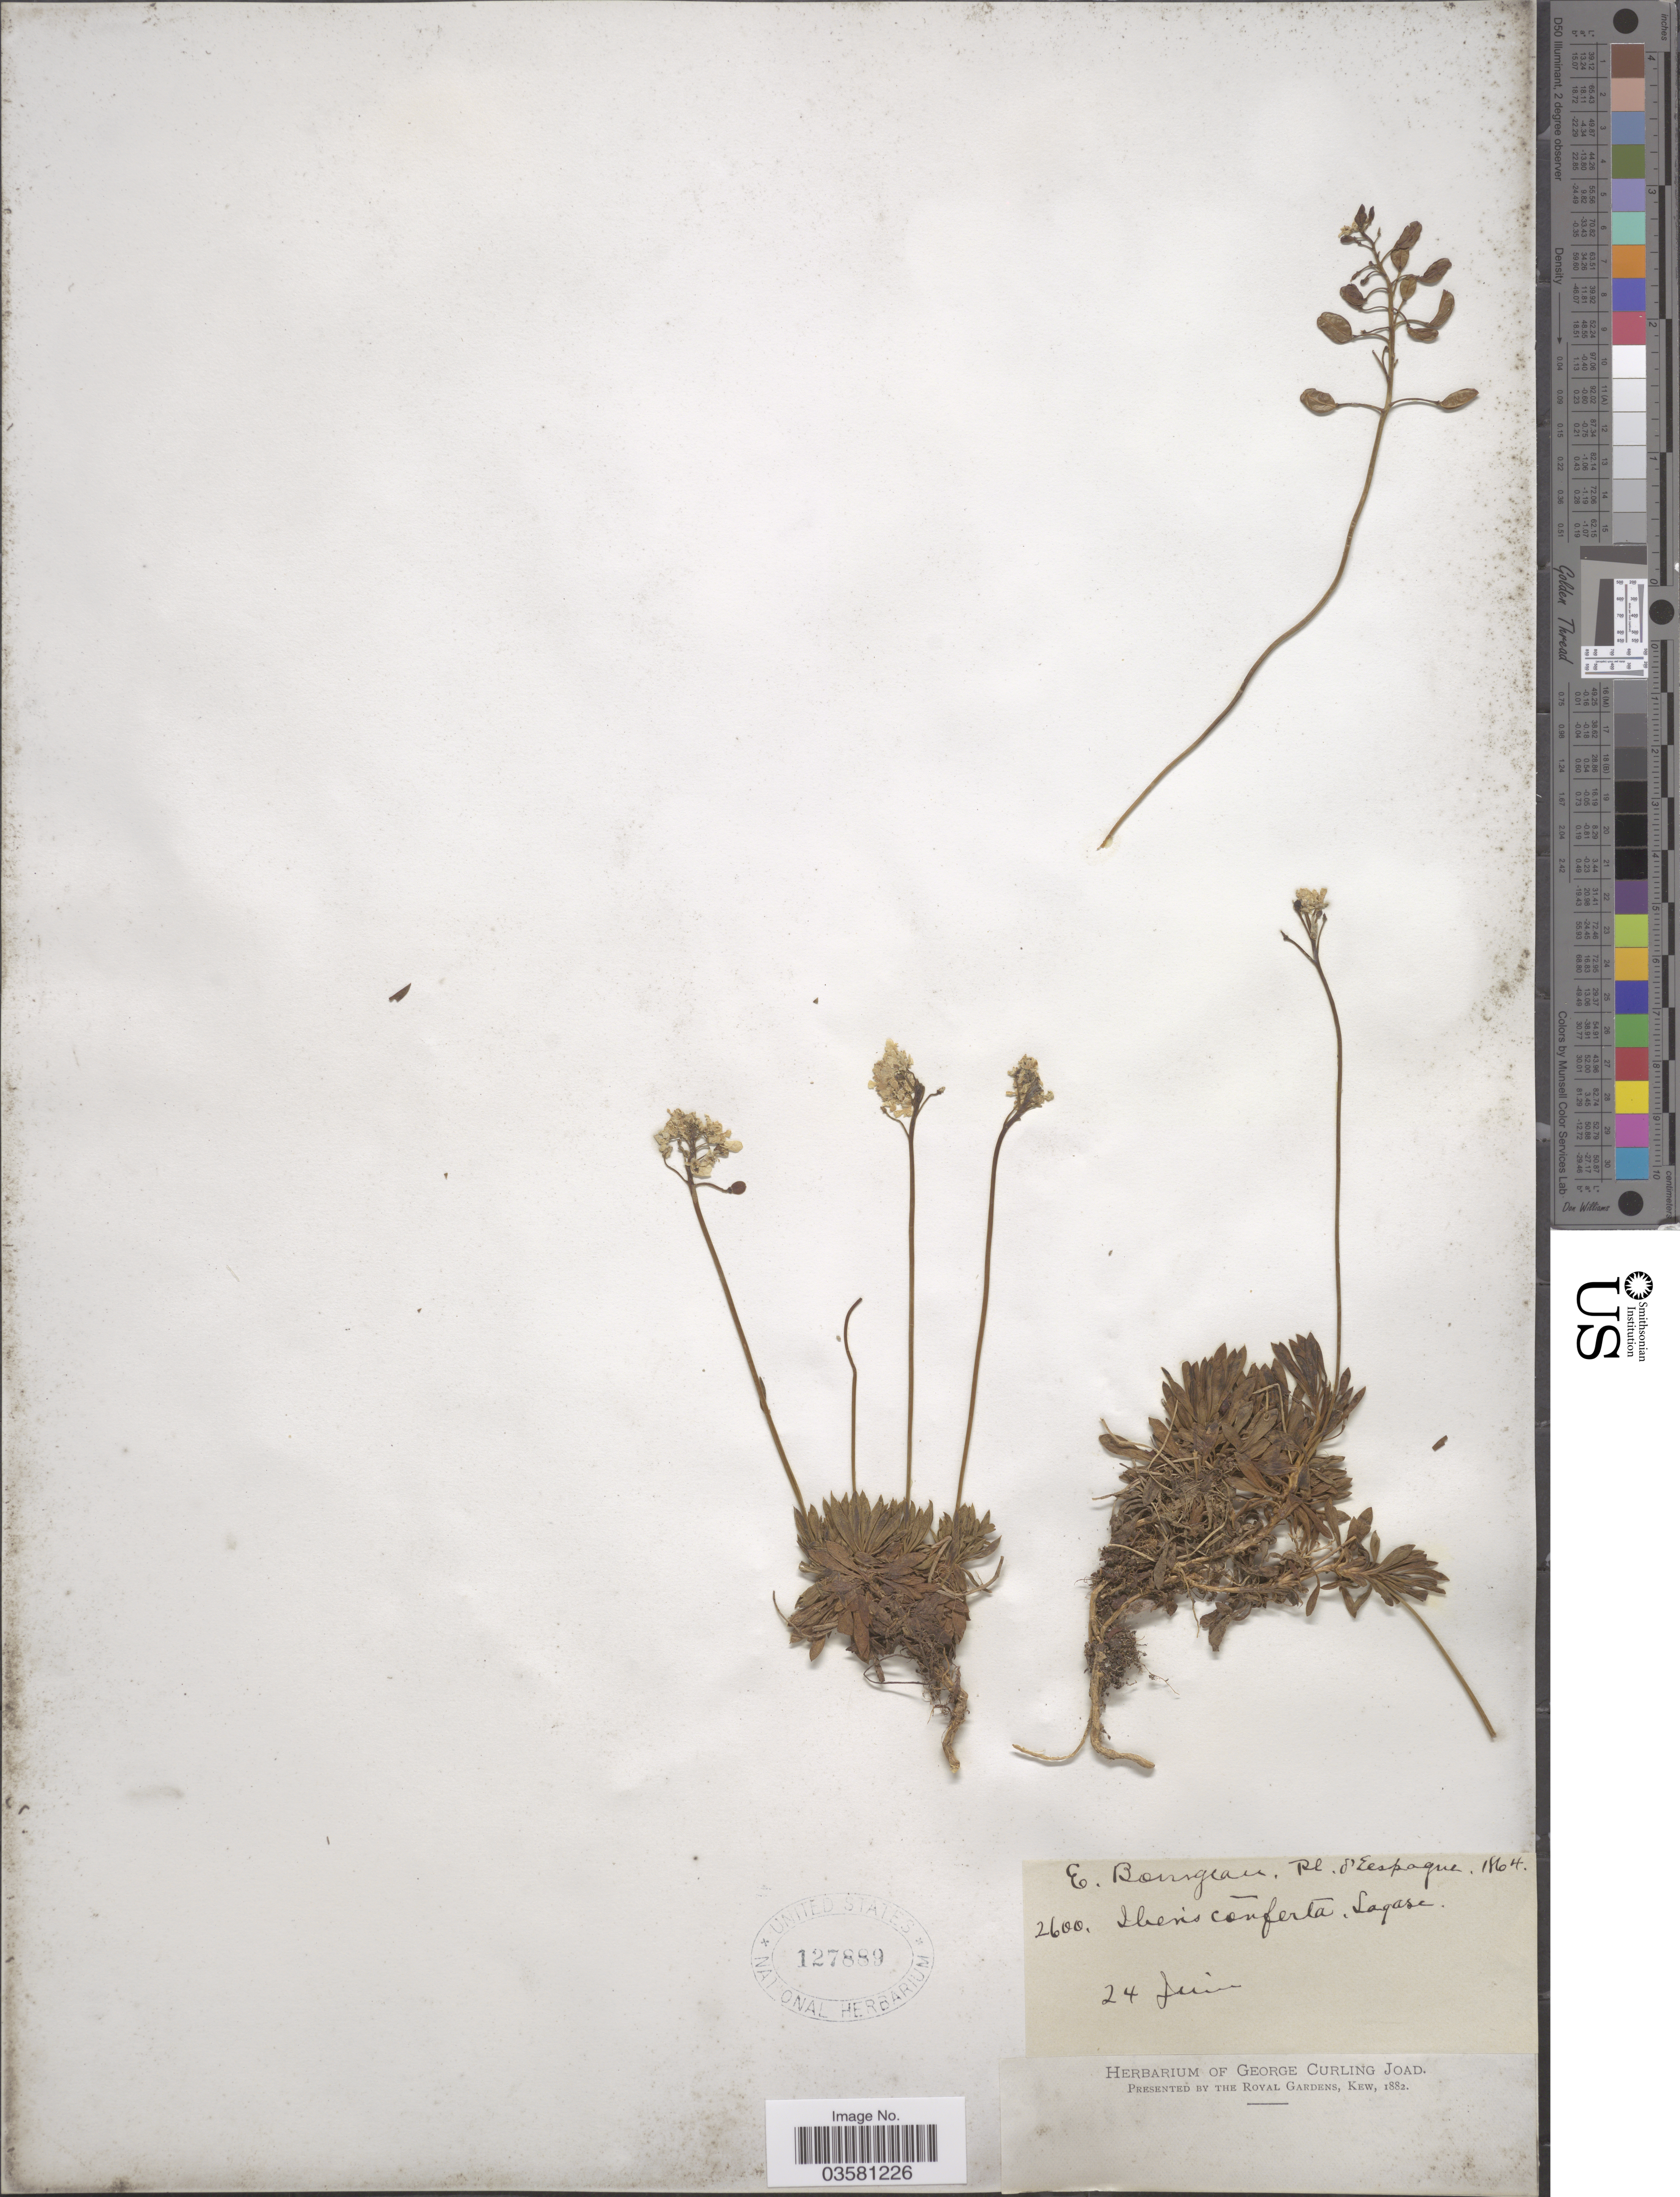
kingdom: Plantae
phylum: Tracheophyta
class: Magnoliopsida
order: Brassicales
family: Brassicaceae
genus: Iberis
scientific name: Iberis conferta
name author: Lag.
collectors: E. Bourgeau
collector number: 2600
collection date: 1864-06-24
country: Spain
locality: Espagne.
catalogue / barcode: US 127889